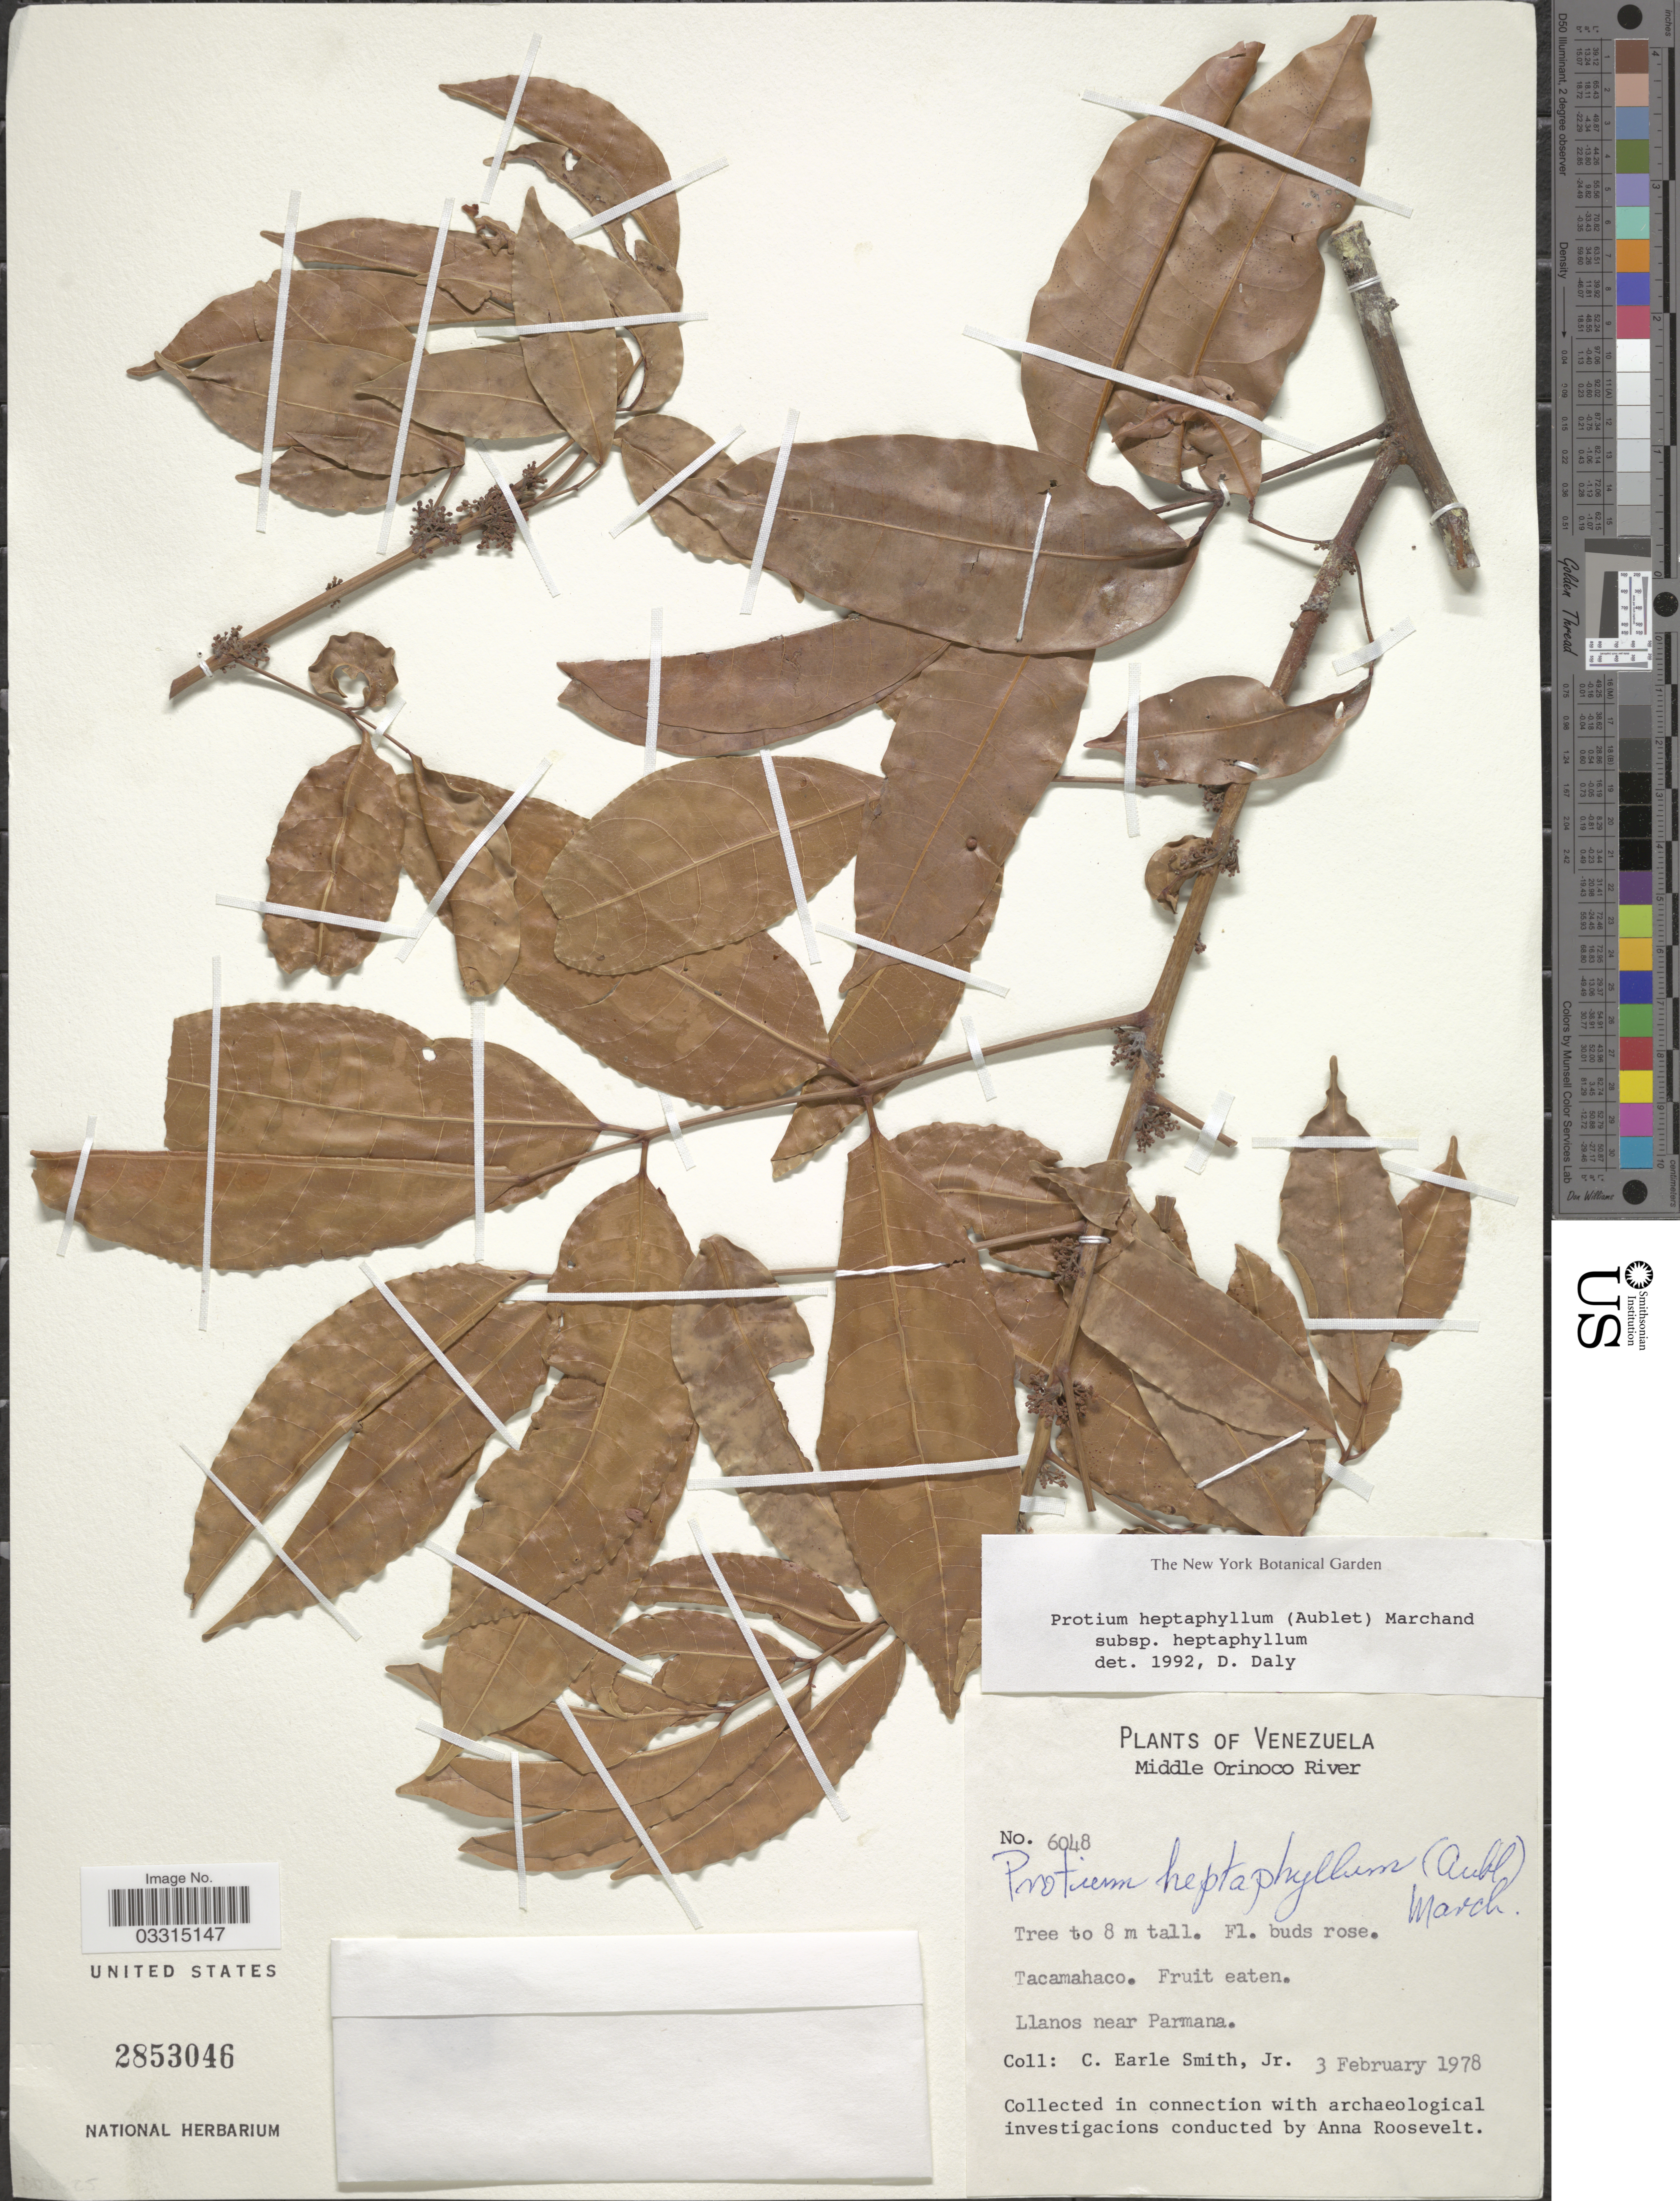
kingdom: Plantae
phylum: Tracheophyta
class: Magnoliopsida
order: Sapindales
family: Burseraceae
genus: Protium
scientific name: Protium heptaphyllum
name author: (Aubl.) Marchand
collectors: C. E. Smith Jr.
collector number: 6048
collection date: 1978-02-03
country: Venezuela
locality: Middle Orinoco River. Tacamahaco.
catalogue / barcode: US 2853046